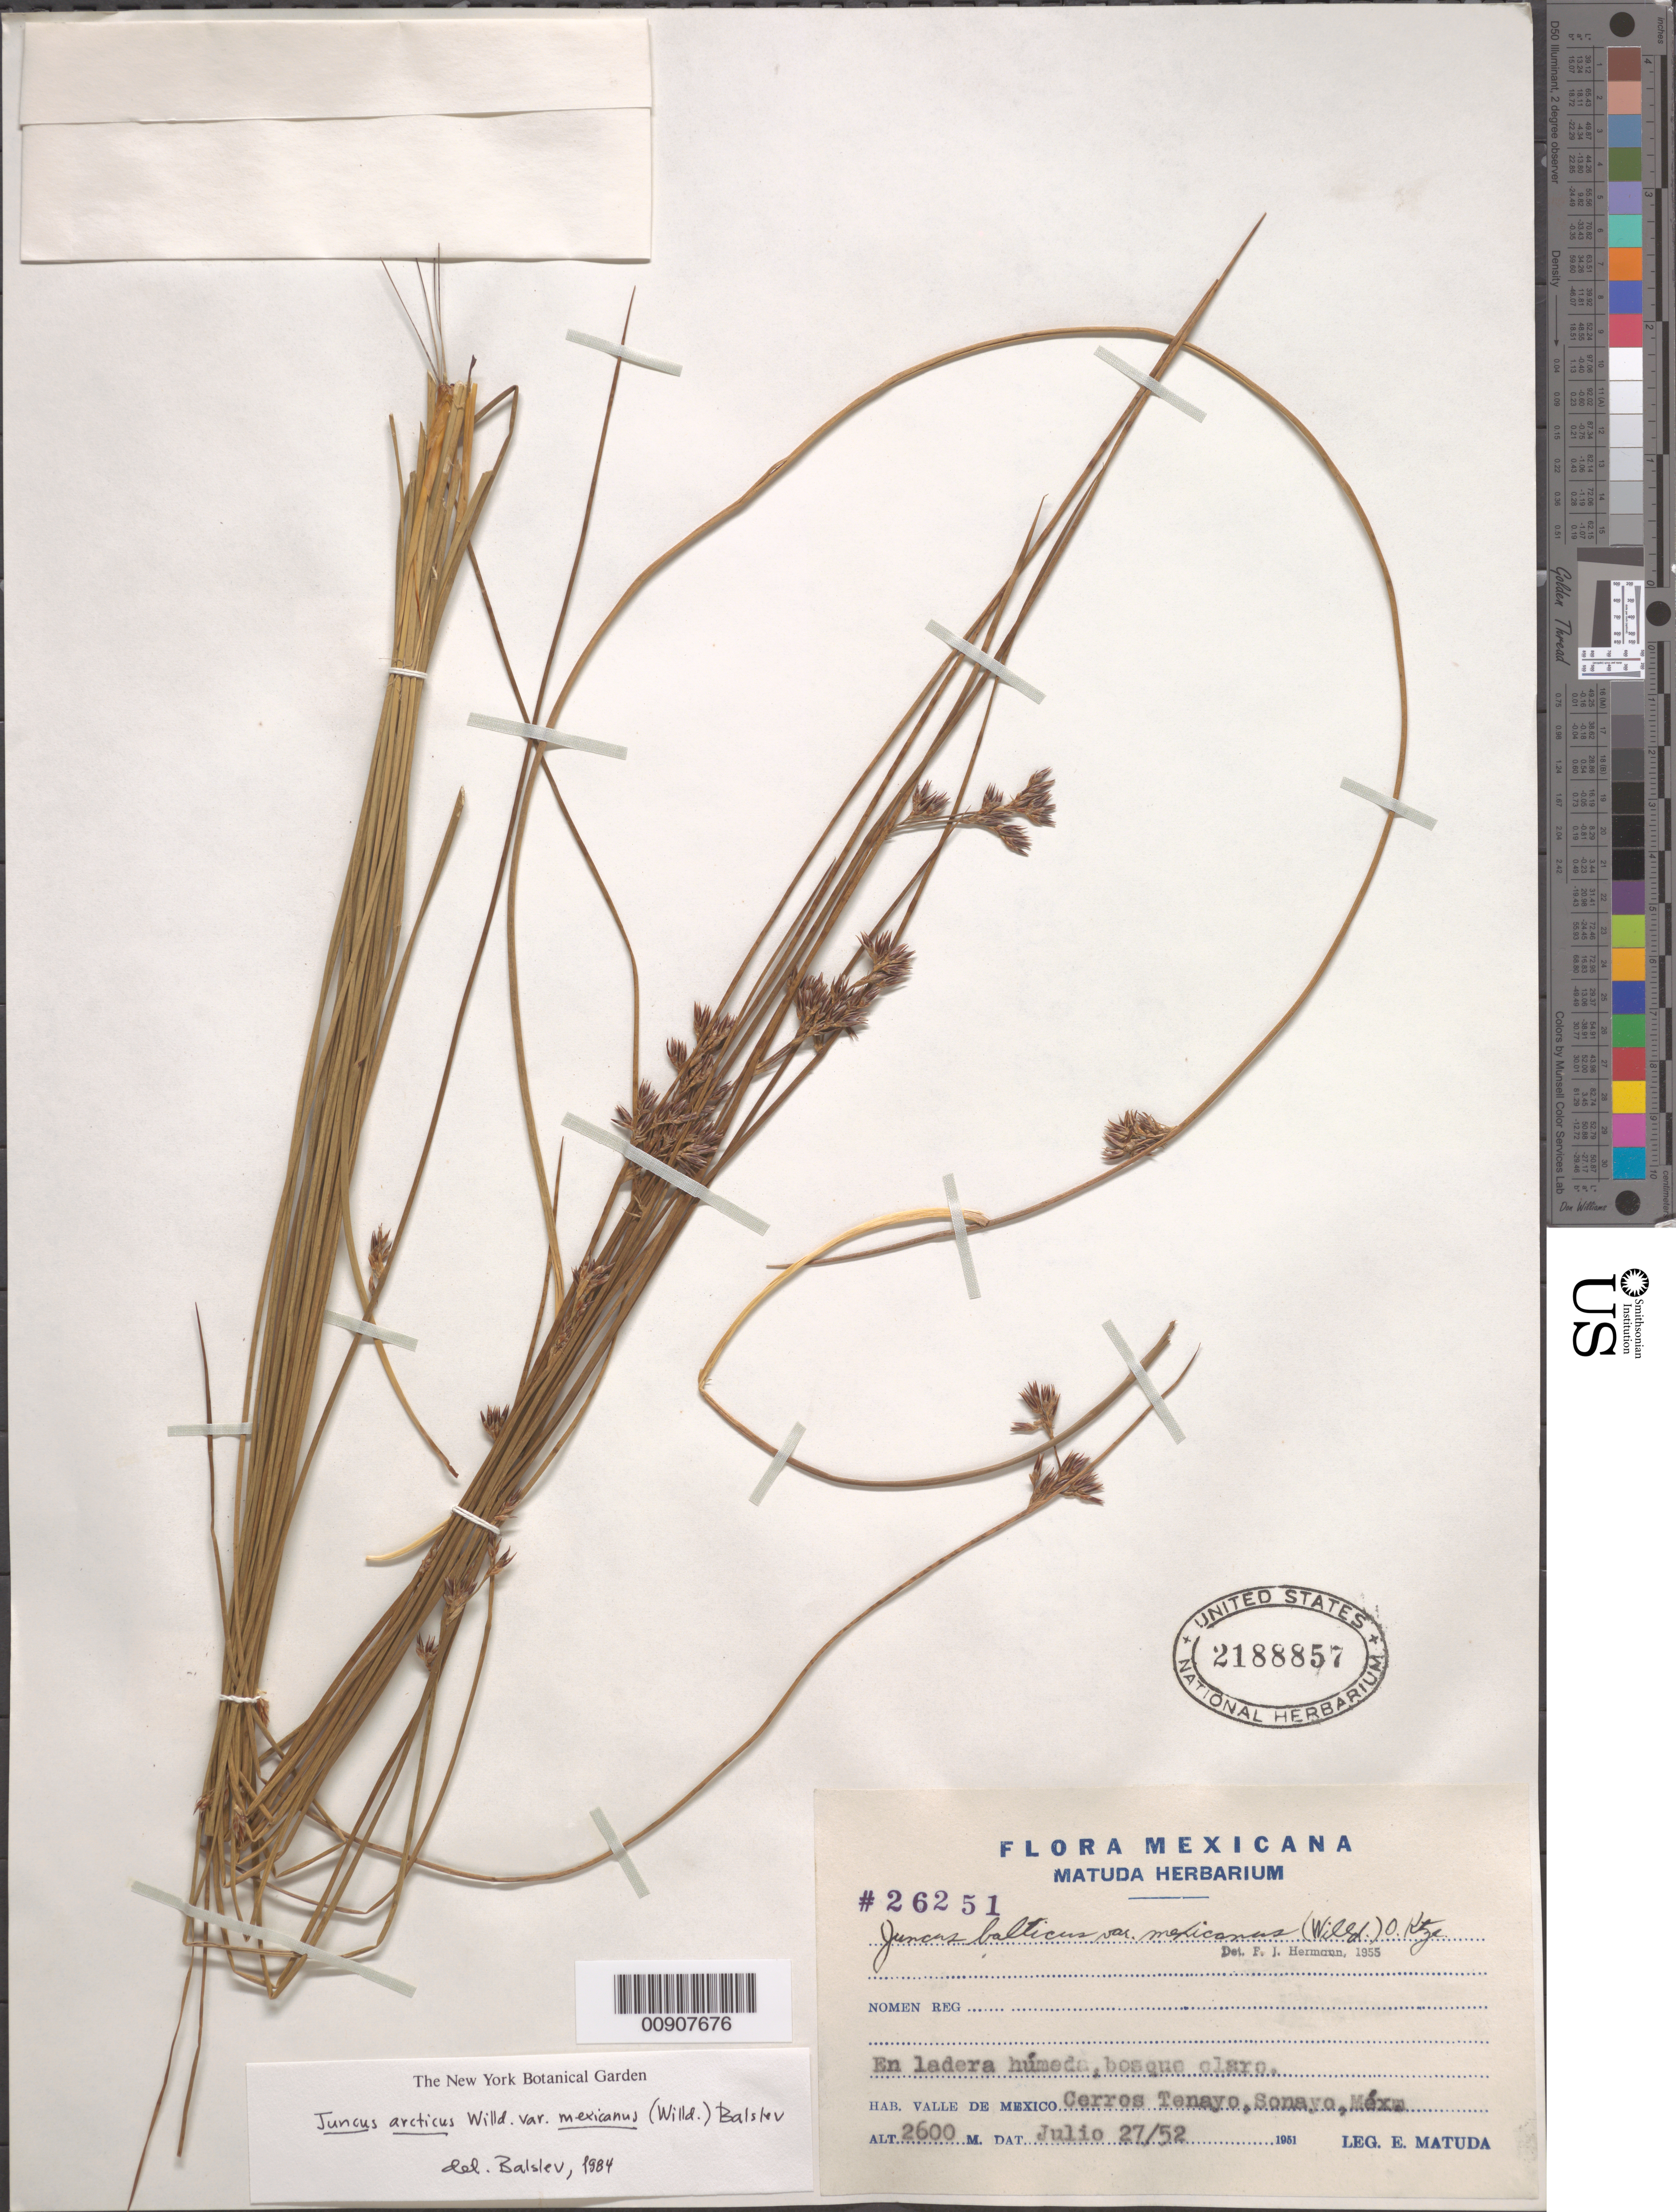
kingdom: Plantae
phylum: Tracheophyta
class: Liliopsida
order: Poales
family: Juncaceae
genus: Juncus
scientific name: Juncus arcticus var. mexicanus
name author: Willd.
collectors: E. Matuda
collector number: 26251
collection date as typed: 27 Jul 1952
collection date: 1952-07-27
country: Mexico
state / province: México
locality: Valle de México: Cerros Tenayo, Sonayo, Méx.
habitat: En ladera húmeda, bosque claro.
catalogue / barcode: US 2188857